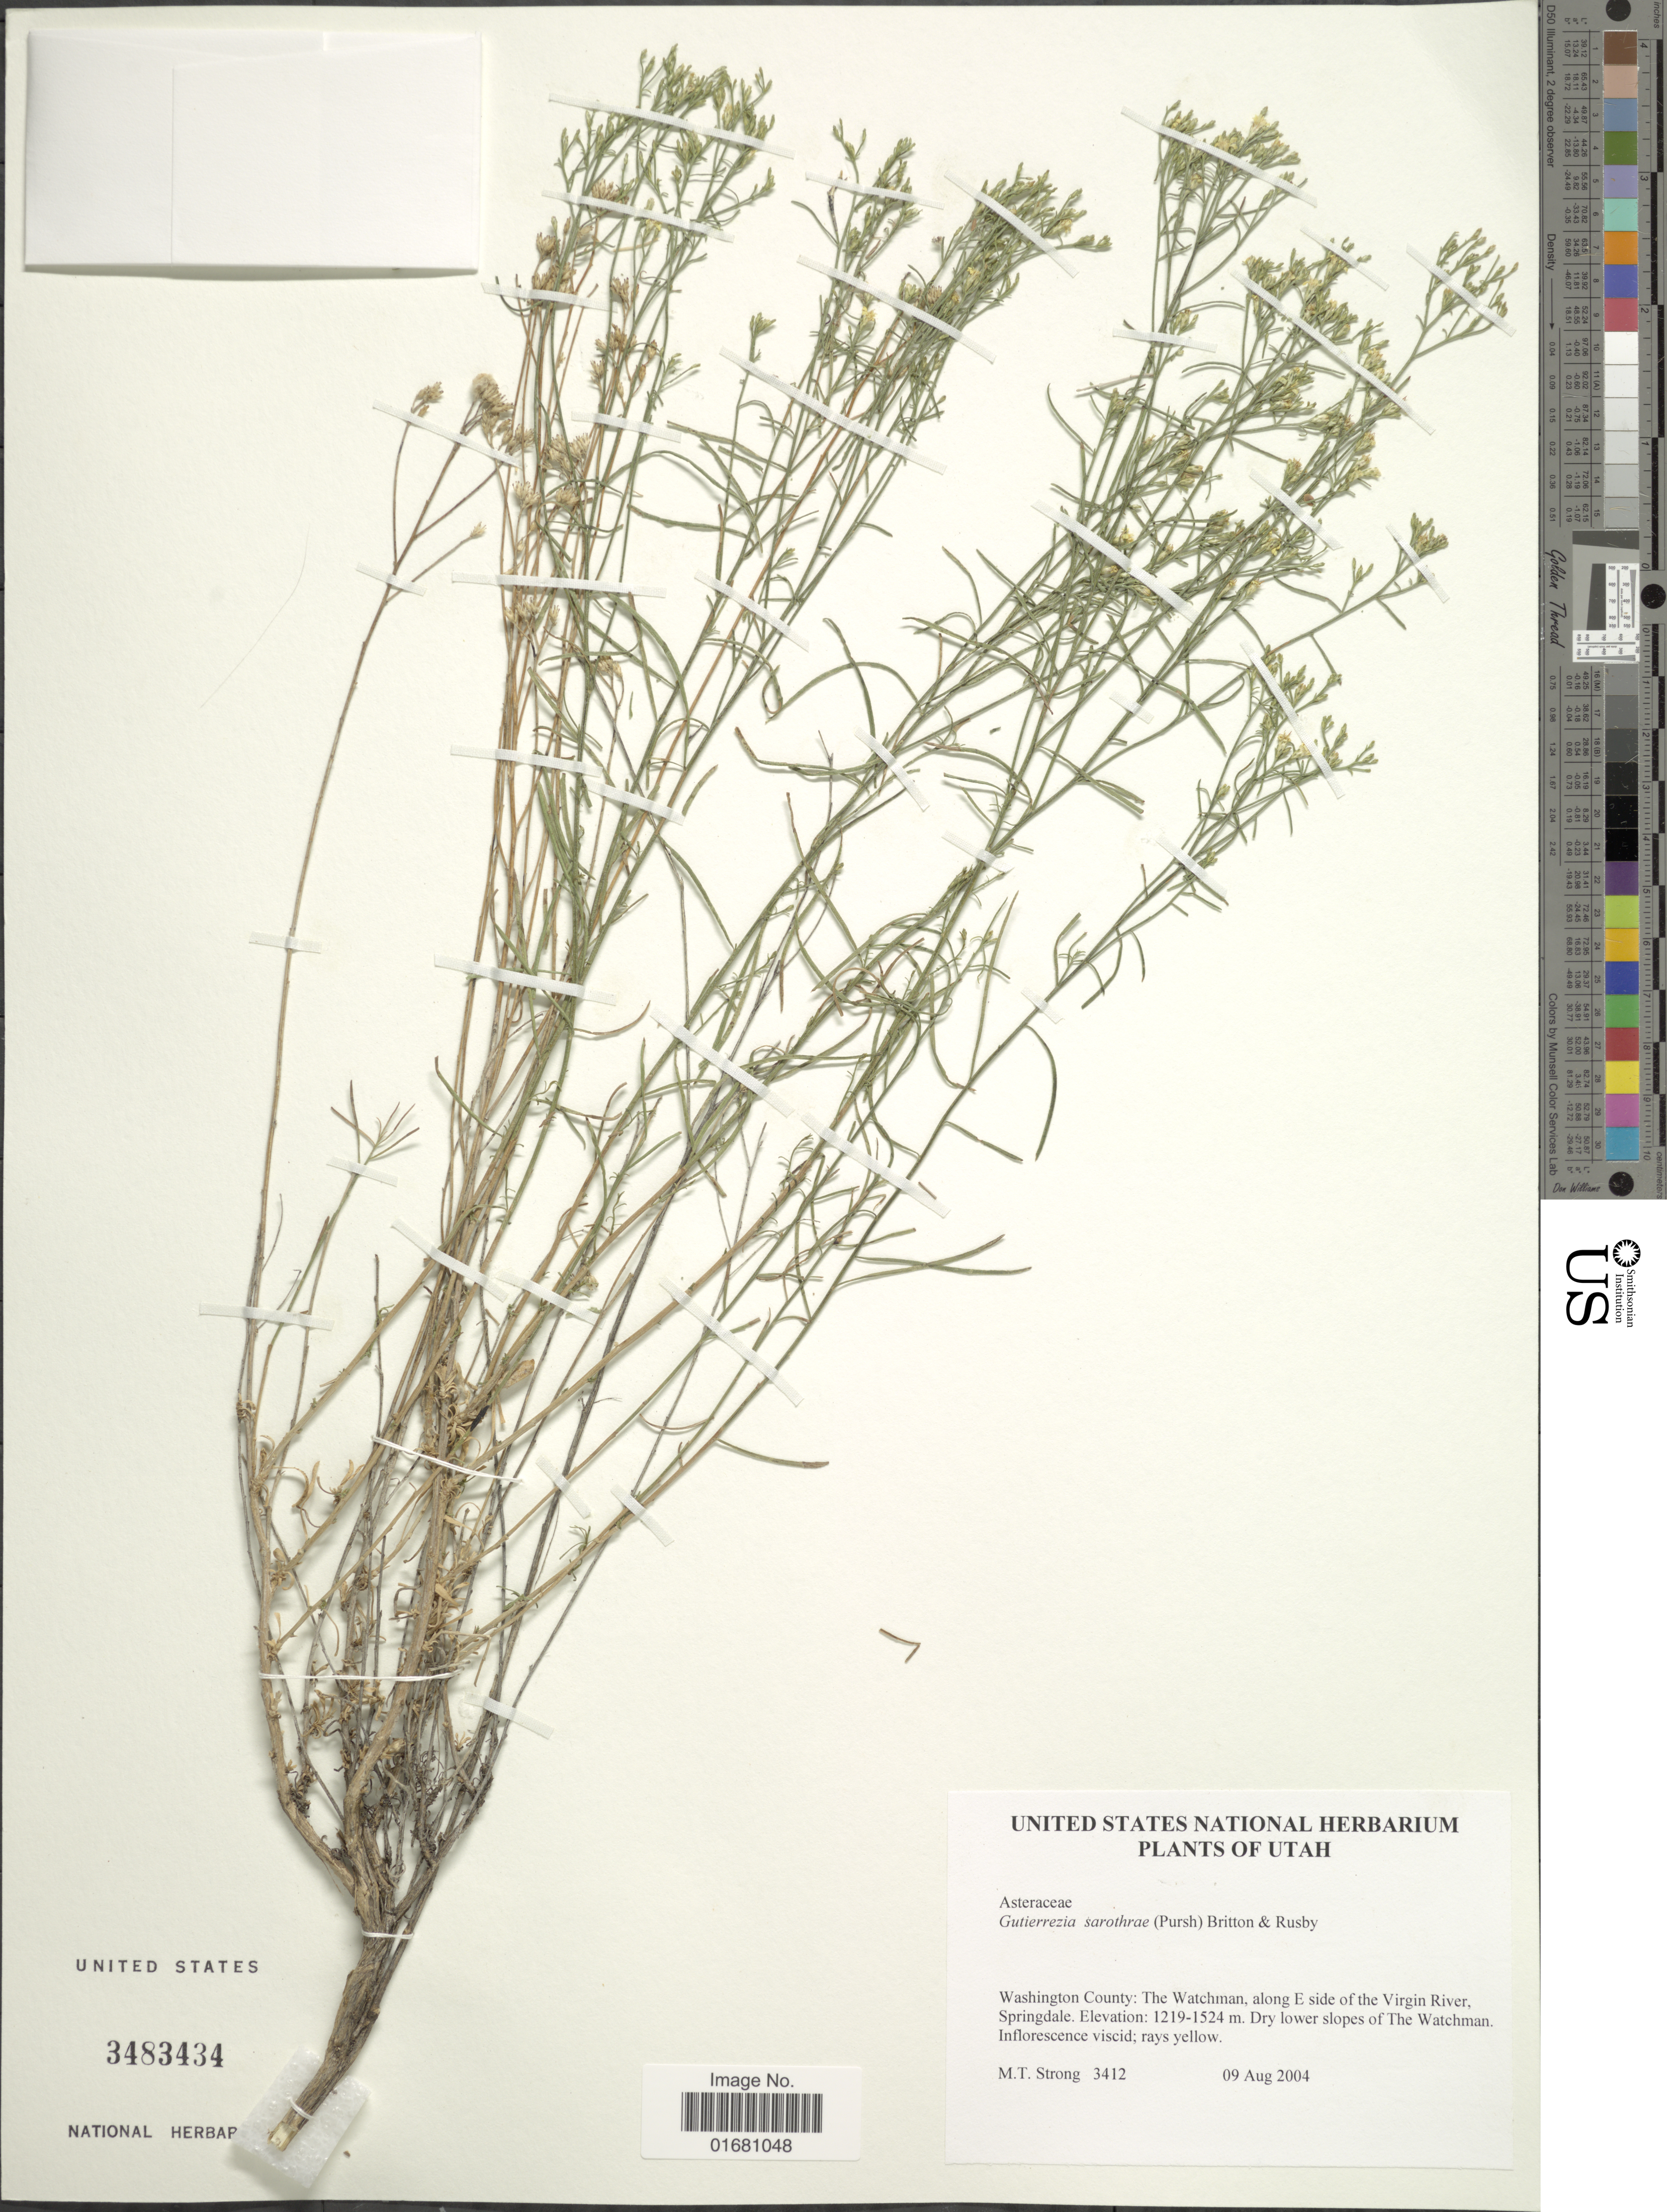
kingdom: Plantae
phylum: Tracheophyta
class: Magnoliopsida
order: Asterales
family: Asteraceae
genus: Gutierrezia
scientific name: Gutierrezia sarothrae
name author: (Pursh) Britton & Rusby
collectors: M. T. Strong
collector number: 3412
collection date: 2004-08-09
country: United States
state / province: Utah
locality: Washington County: The Watchman, along E side of the Virgin River, Springdale, Dry slopes of the Watchman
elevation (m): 1219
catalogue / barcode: US 3483434